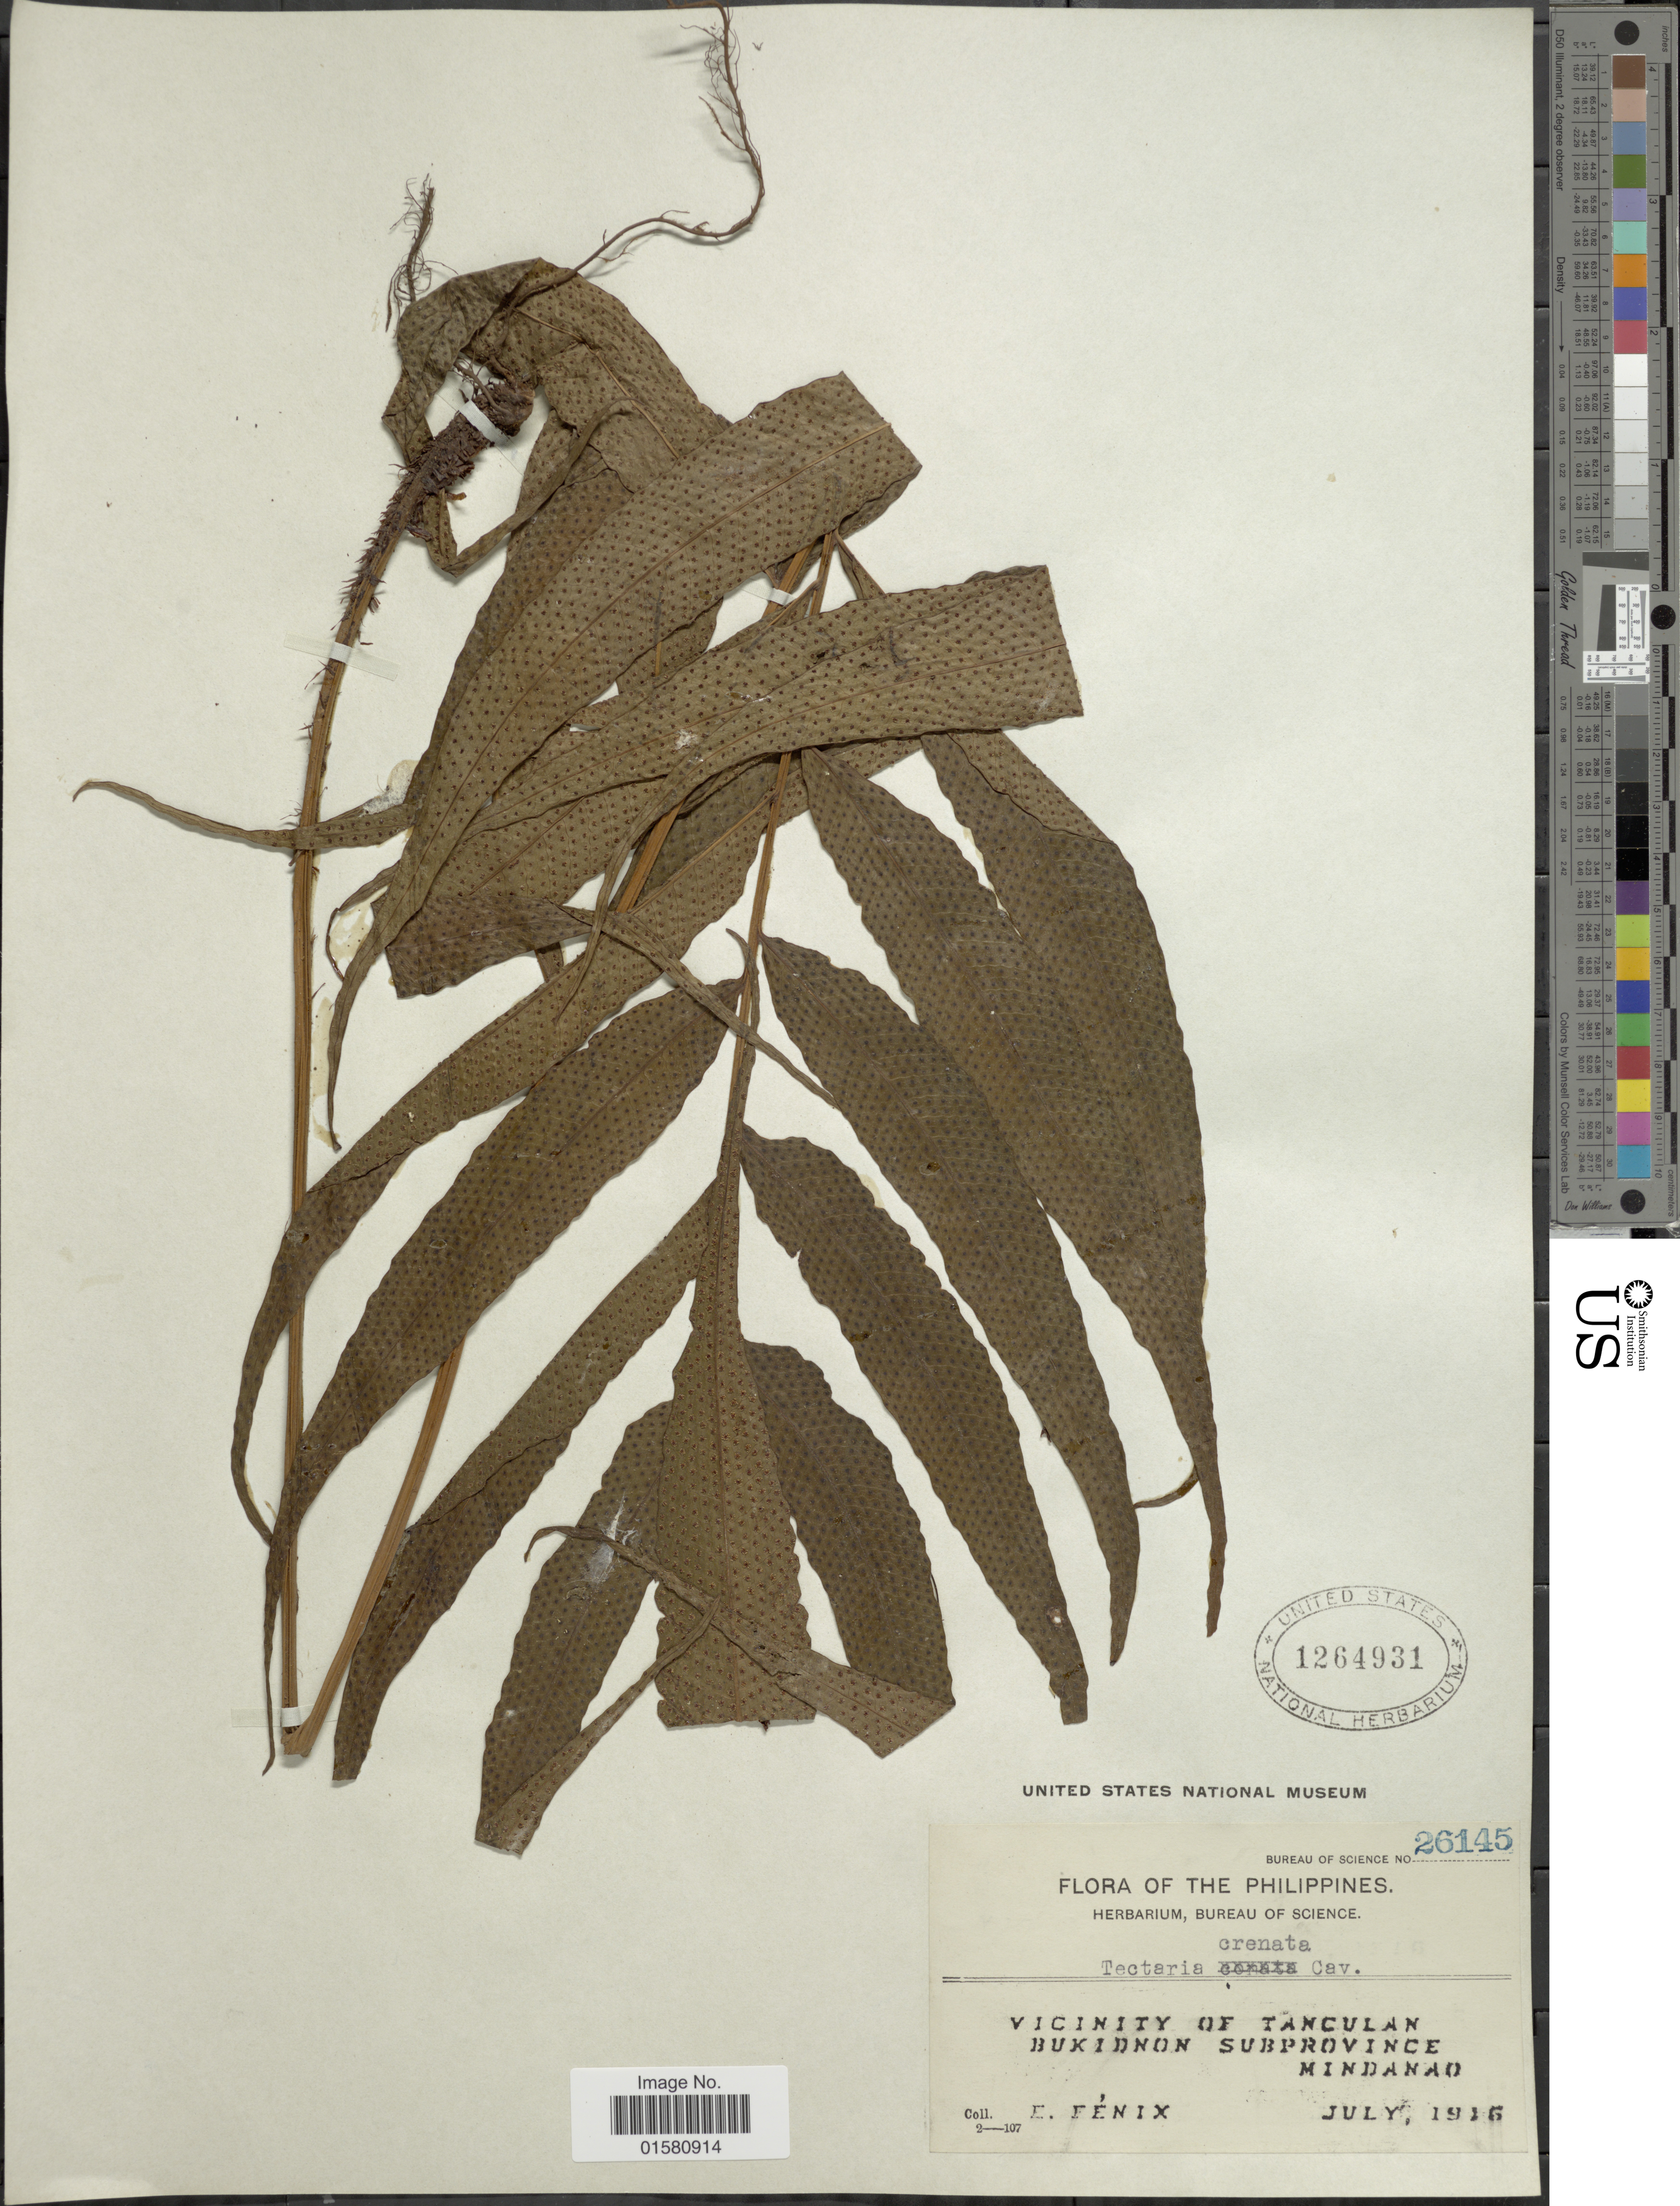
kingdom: Plantae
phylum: Tracheophyta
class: Polypodiopsida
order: Polypodiales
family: Tectariaceae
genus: Tectaria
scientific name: Tectaria crenata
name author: Cav.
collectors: E. Fénix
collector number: Bureau of Science 26145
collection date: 1916-05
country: Philippines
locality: Vicinity of Tanculan, Bukidnon Subrprovince, Mindanao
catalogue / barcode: US 1264931